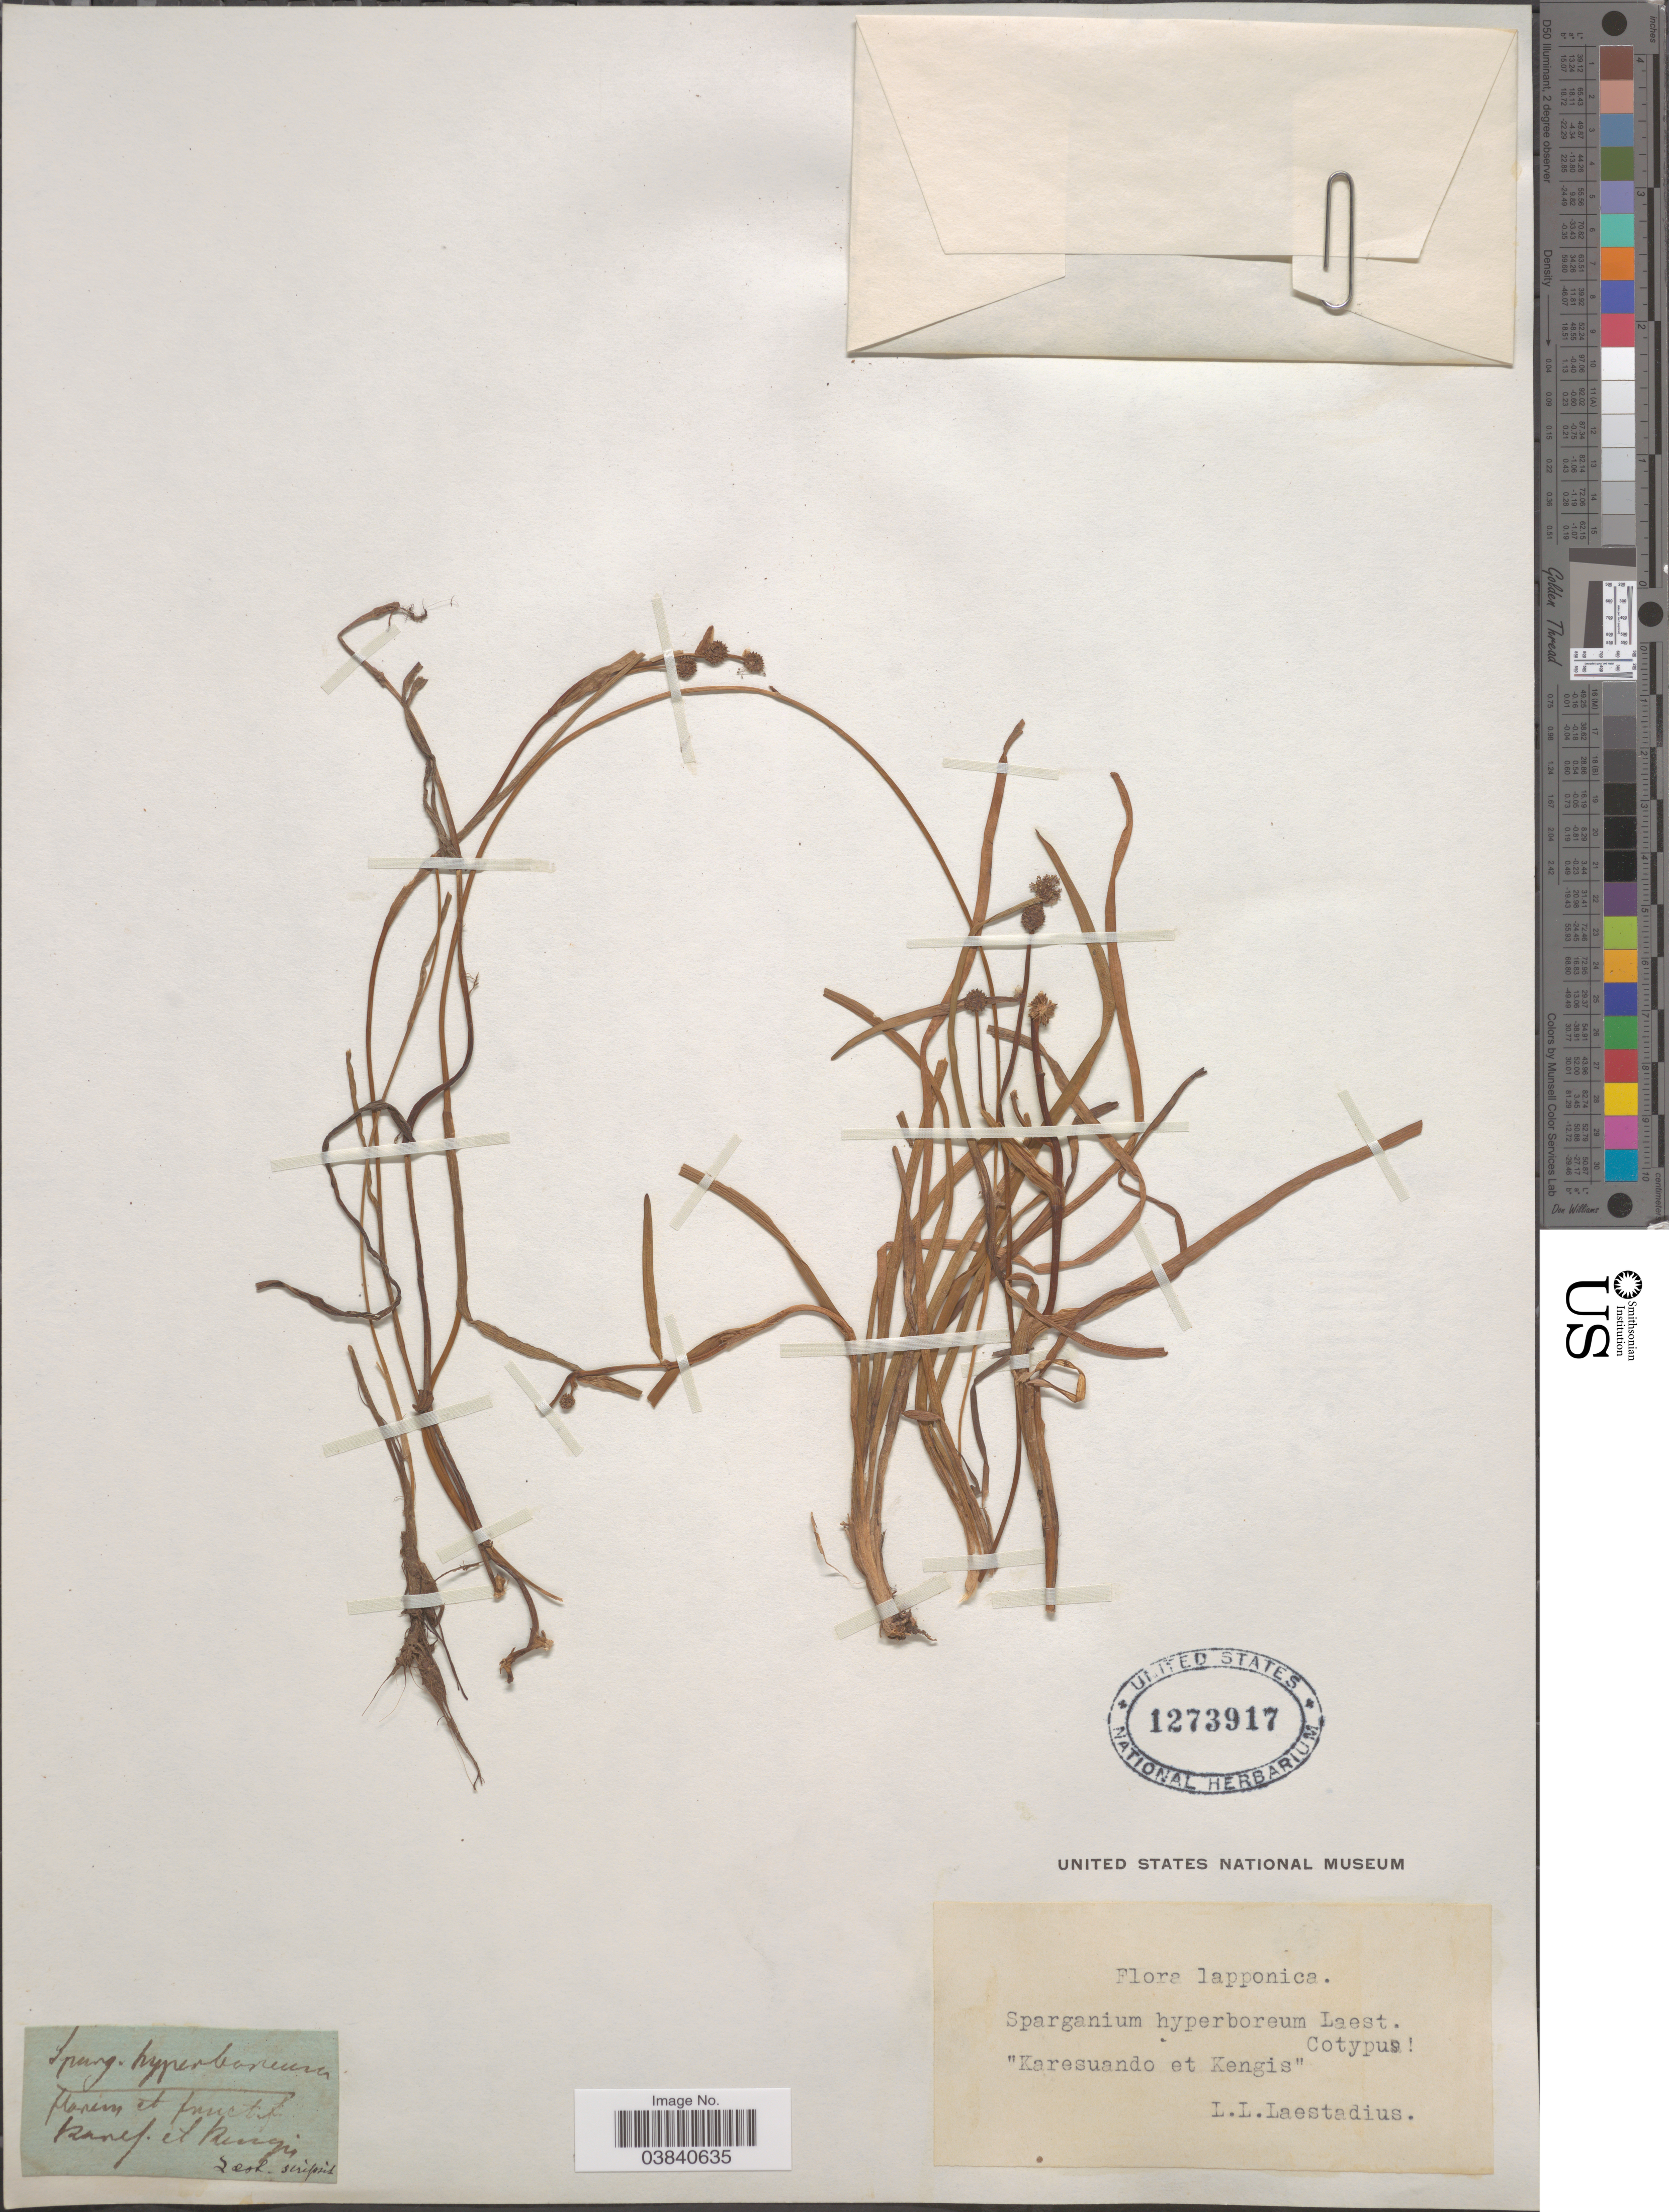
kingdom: Plantae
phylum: Tracheophyta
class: Liliopsida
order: Poales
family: Typhaceae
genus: Sparganium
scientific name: Sparganium hyperboreum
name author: Beurl. ex Laest.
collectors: L. L. Laestadius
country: Finland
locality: Lapponica. "Karesuando et Kengis".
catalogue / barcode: US 1273917